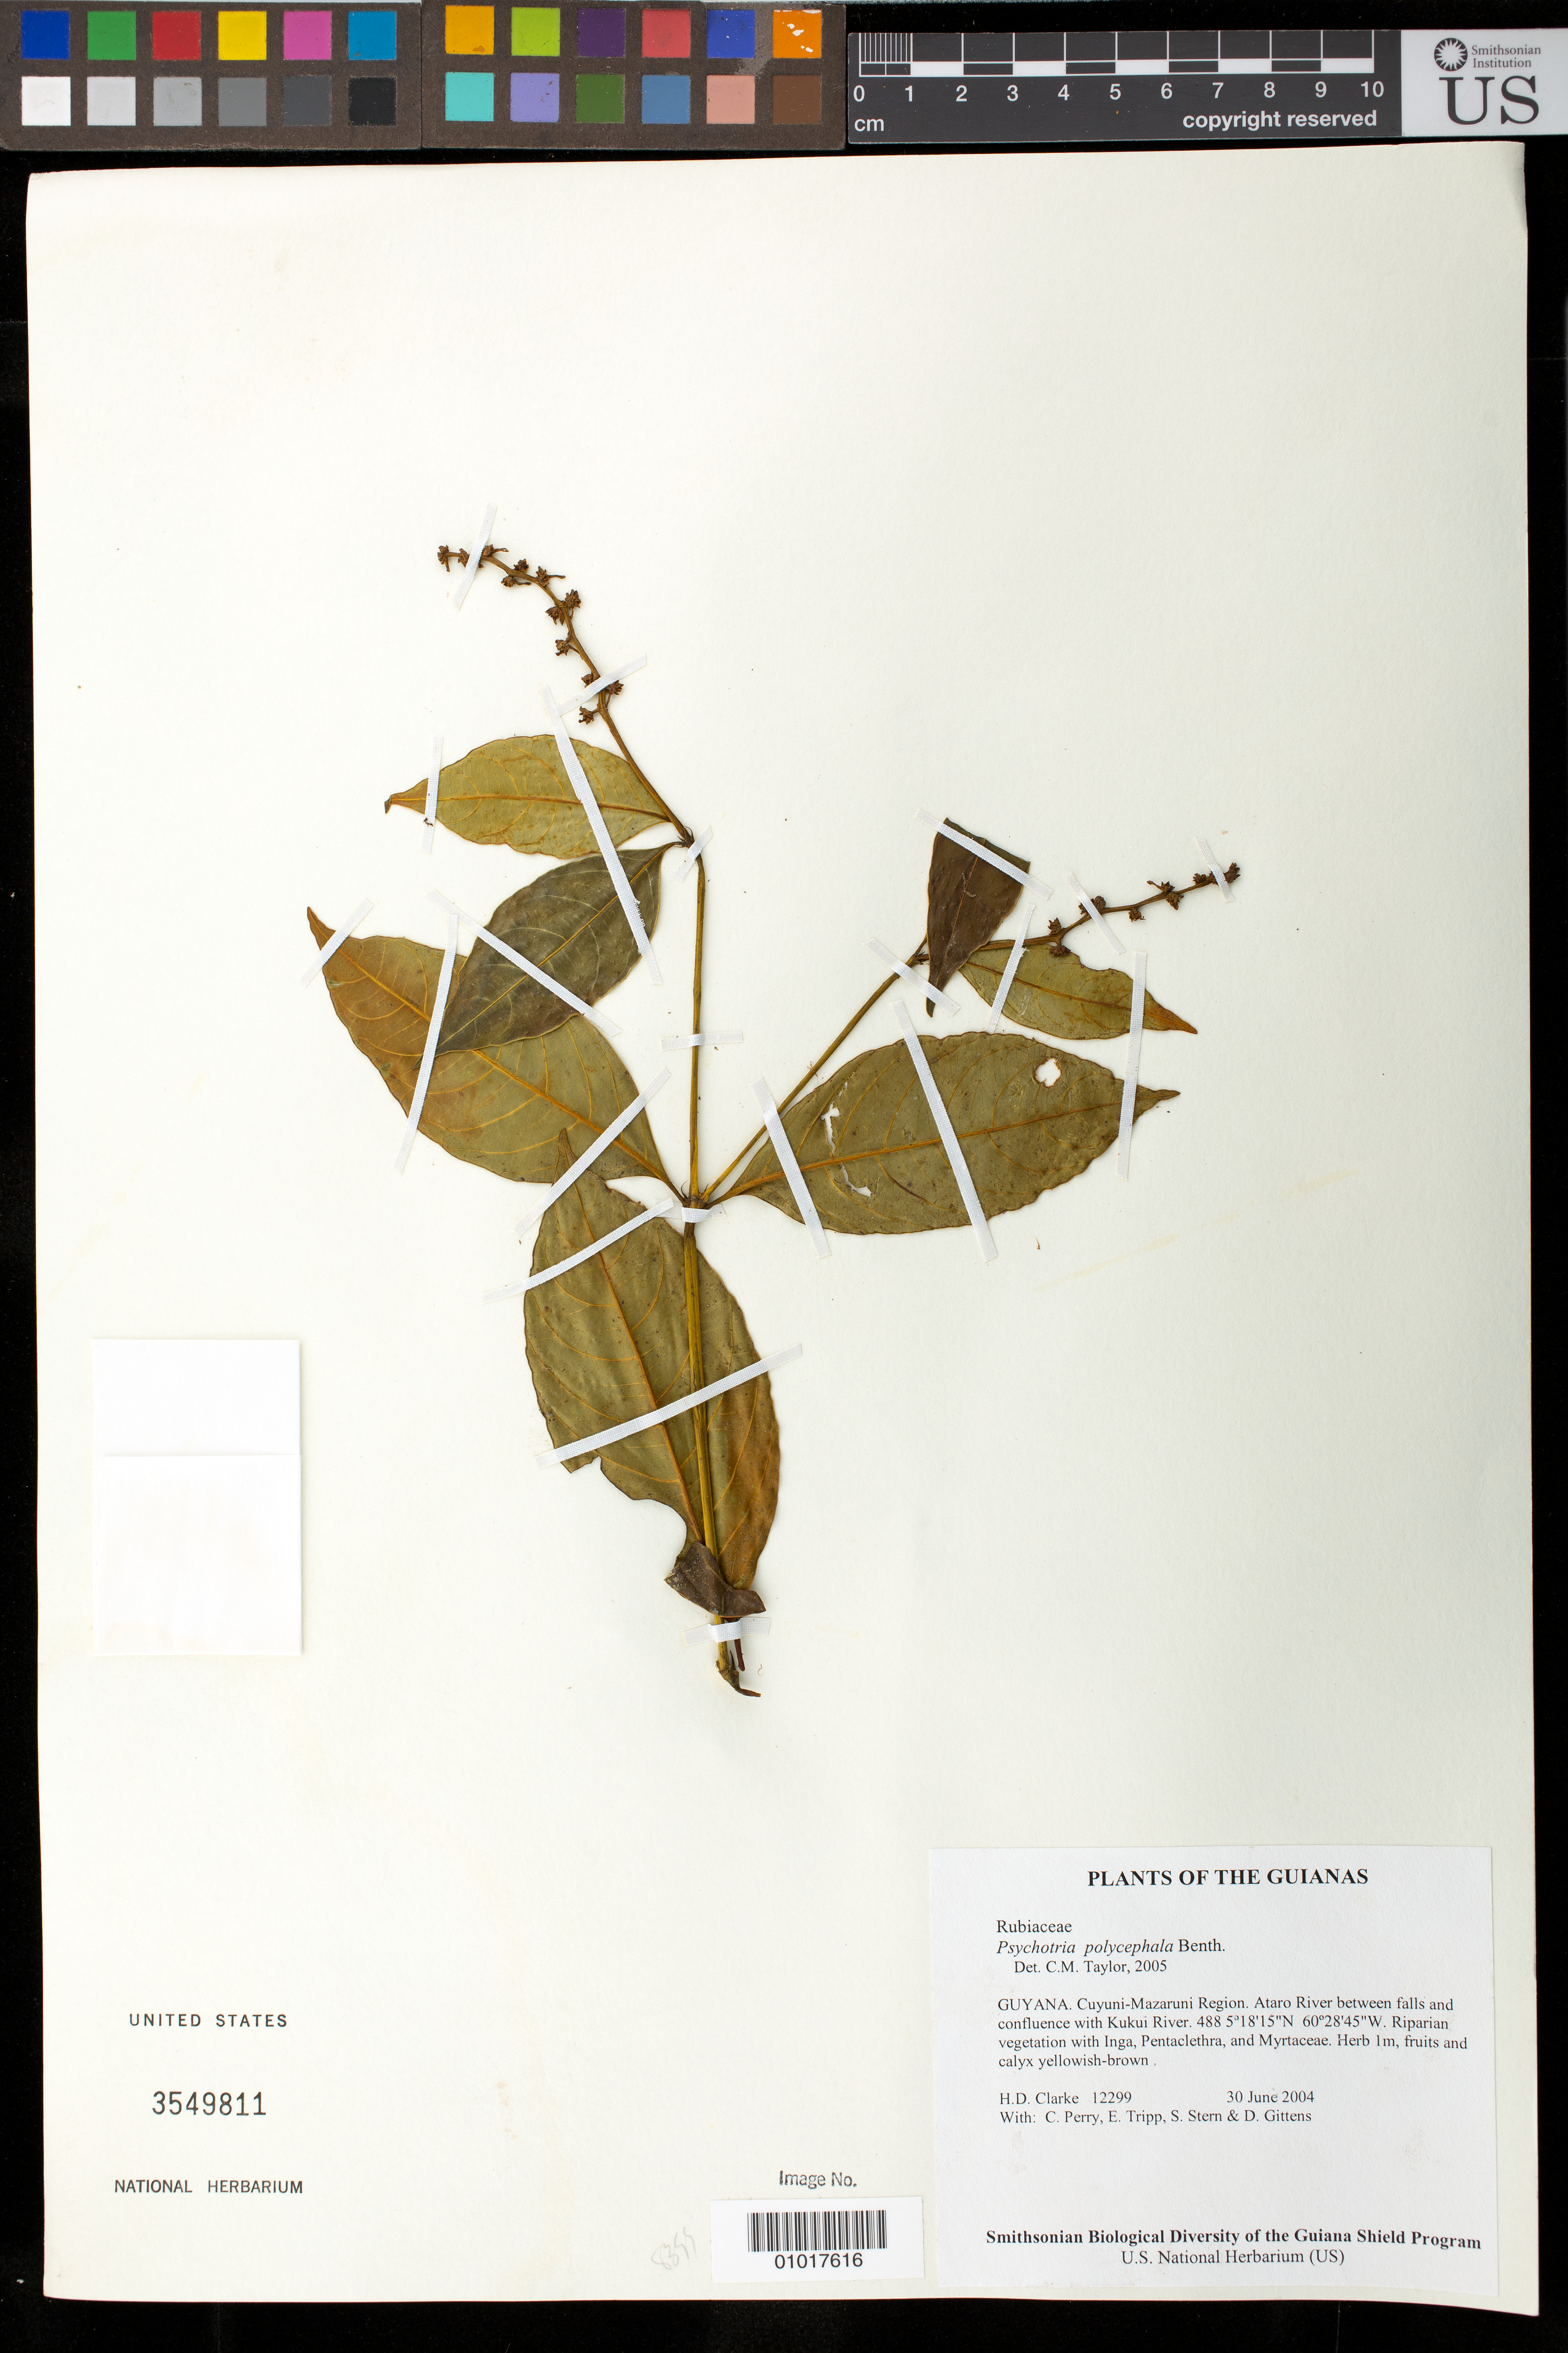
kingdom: Plantae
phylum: Tracheophyta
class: Magnoliopsida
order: Gentianales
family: Rubiaceae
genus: Palicourea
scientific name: Palicourea polycephala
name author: (Benth.) Delprete & J.H. Kirkbr.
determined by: Kirkbride, J. H., Jr.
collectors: H. D. Clarke, C. Perry, E. Tripp, S. R. Stern & D. Gittens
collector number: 12299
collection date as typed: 30 June 2004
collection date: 2004-06-30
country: Guyana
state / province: Cuyuni-Mazaruni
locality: Ataro River between falls and confluence with Kukui River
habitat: Riparian vegetation with Inga, Pentaclethra, and Myrtaceae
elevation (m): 488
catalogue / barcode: US 3549811